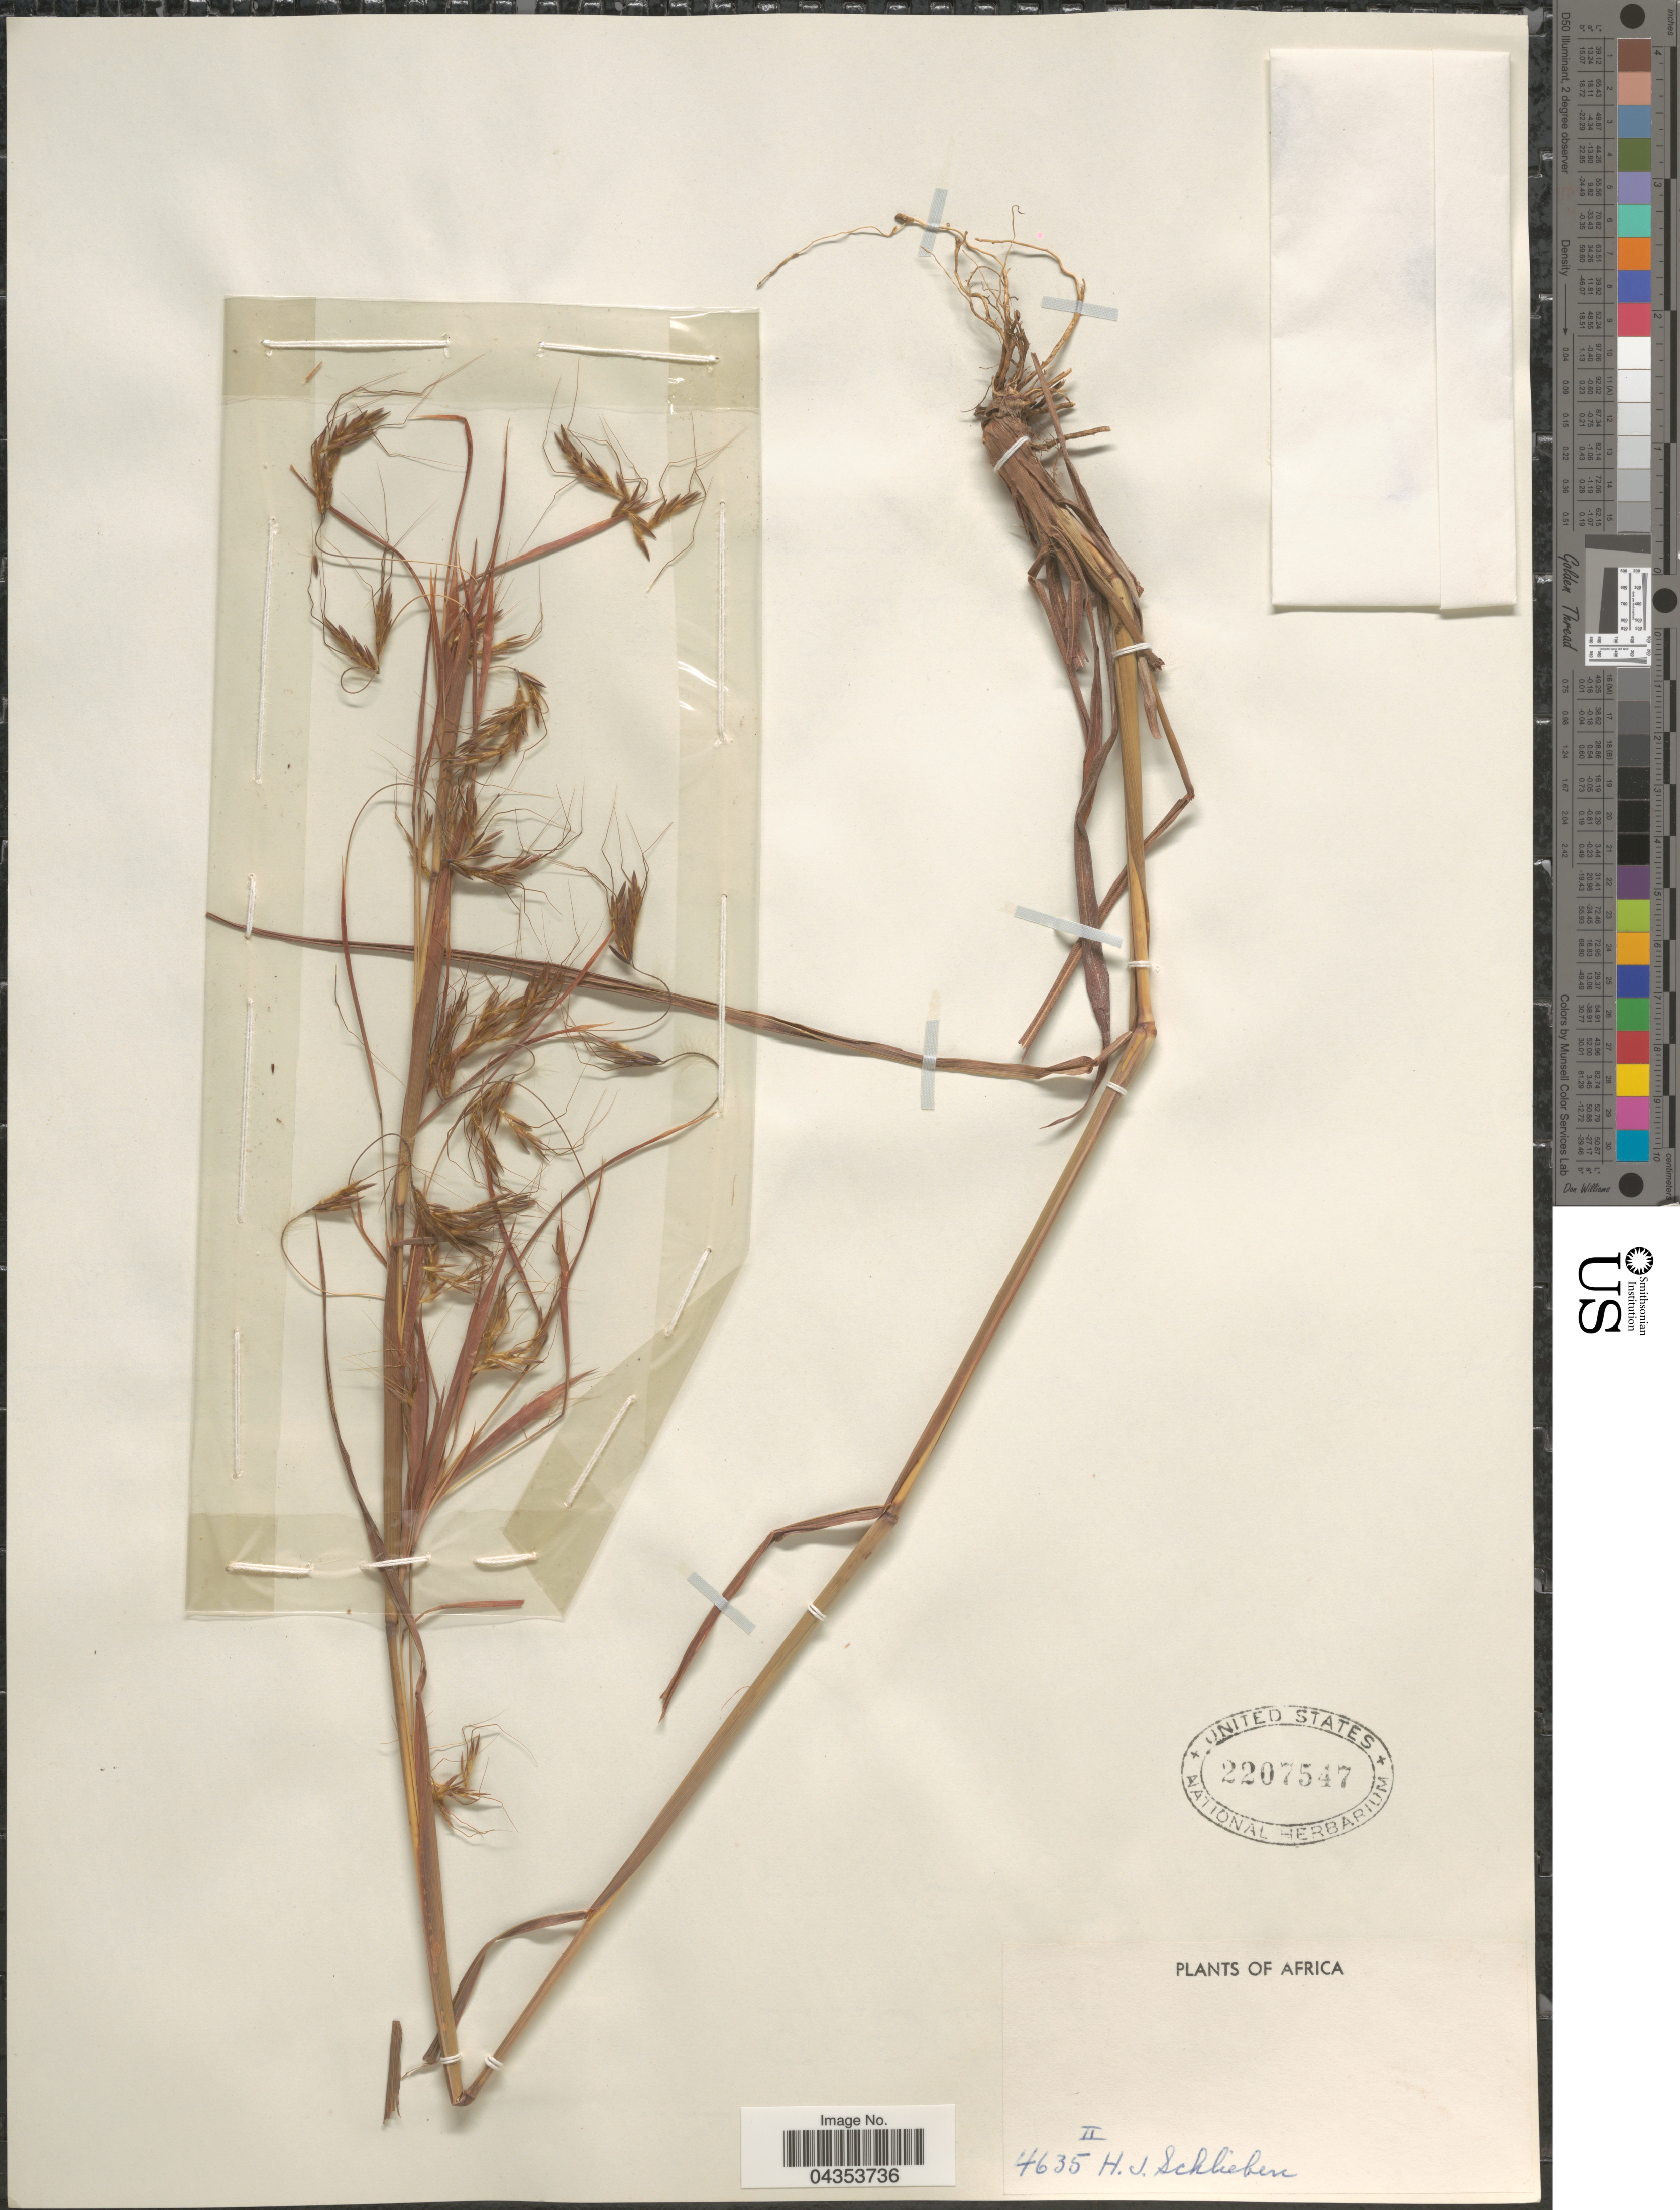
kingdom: Plantae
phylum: Tracheophyta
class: Liliopsida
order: Poales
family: Poaceae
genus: Hyparrhenia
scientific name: Hyparrhenia nyassae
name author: (Rendle) Stapf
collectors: H. J. Schlieben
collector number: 4635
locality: Africa.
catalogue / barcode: US 2207547